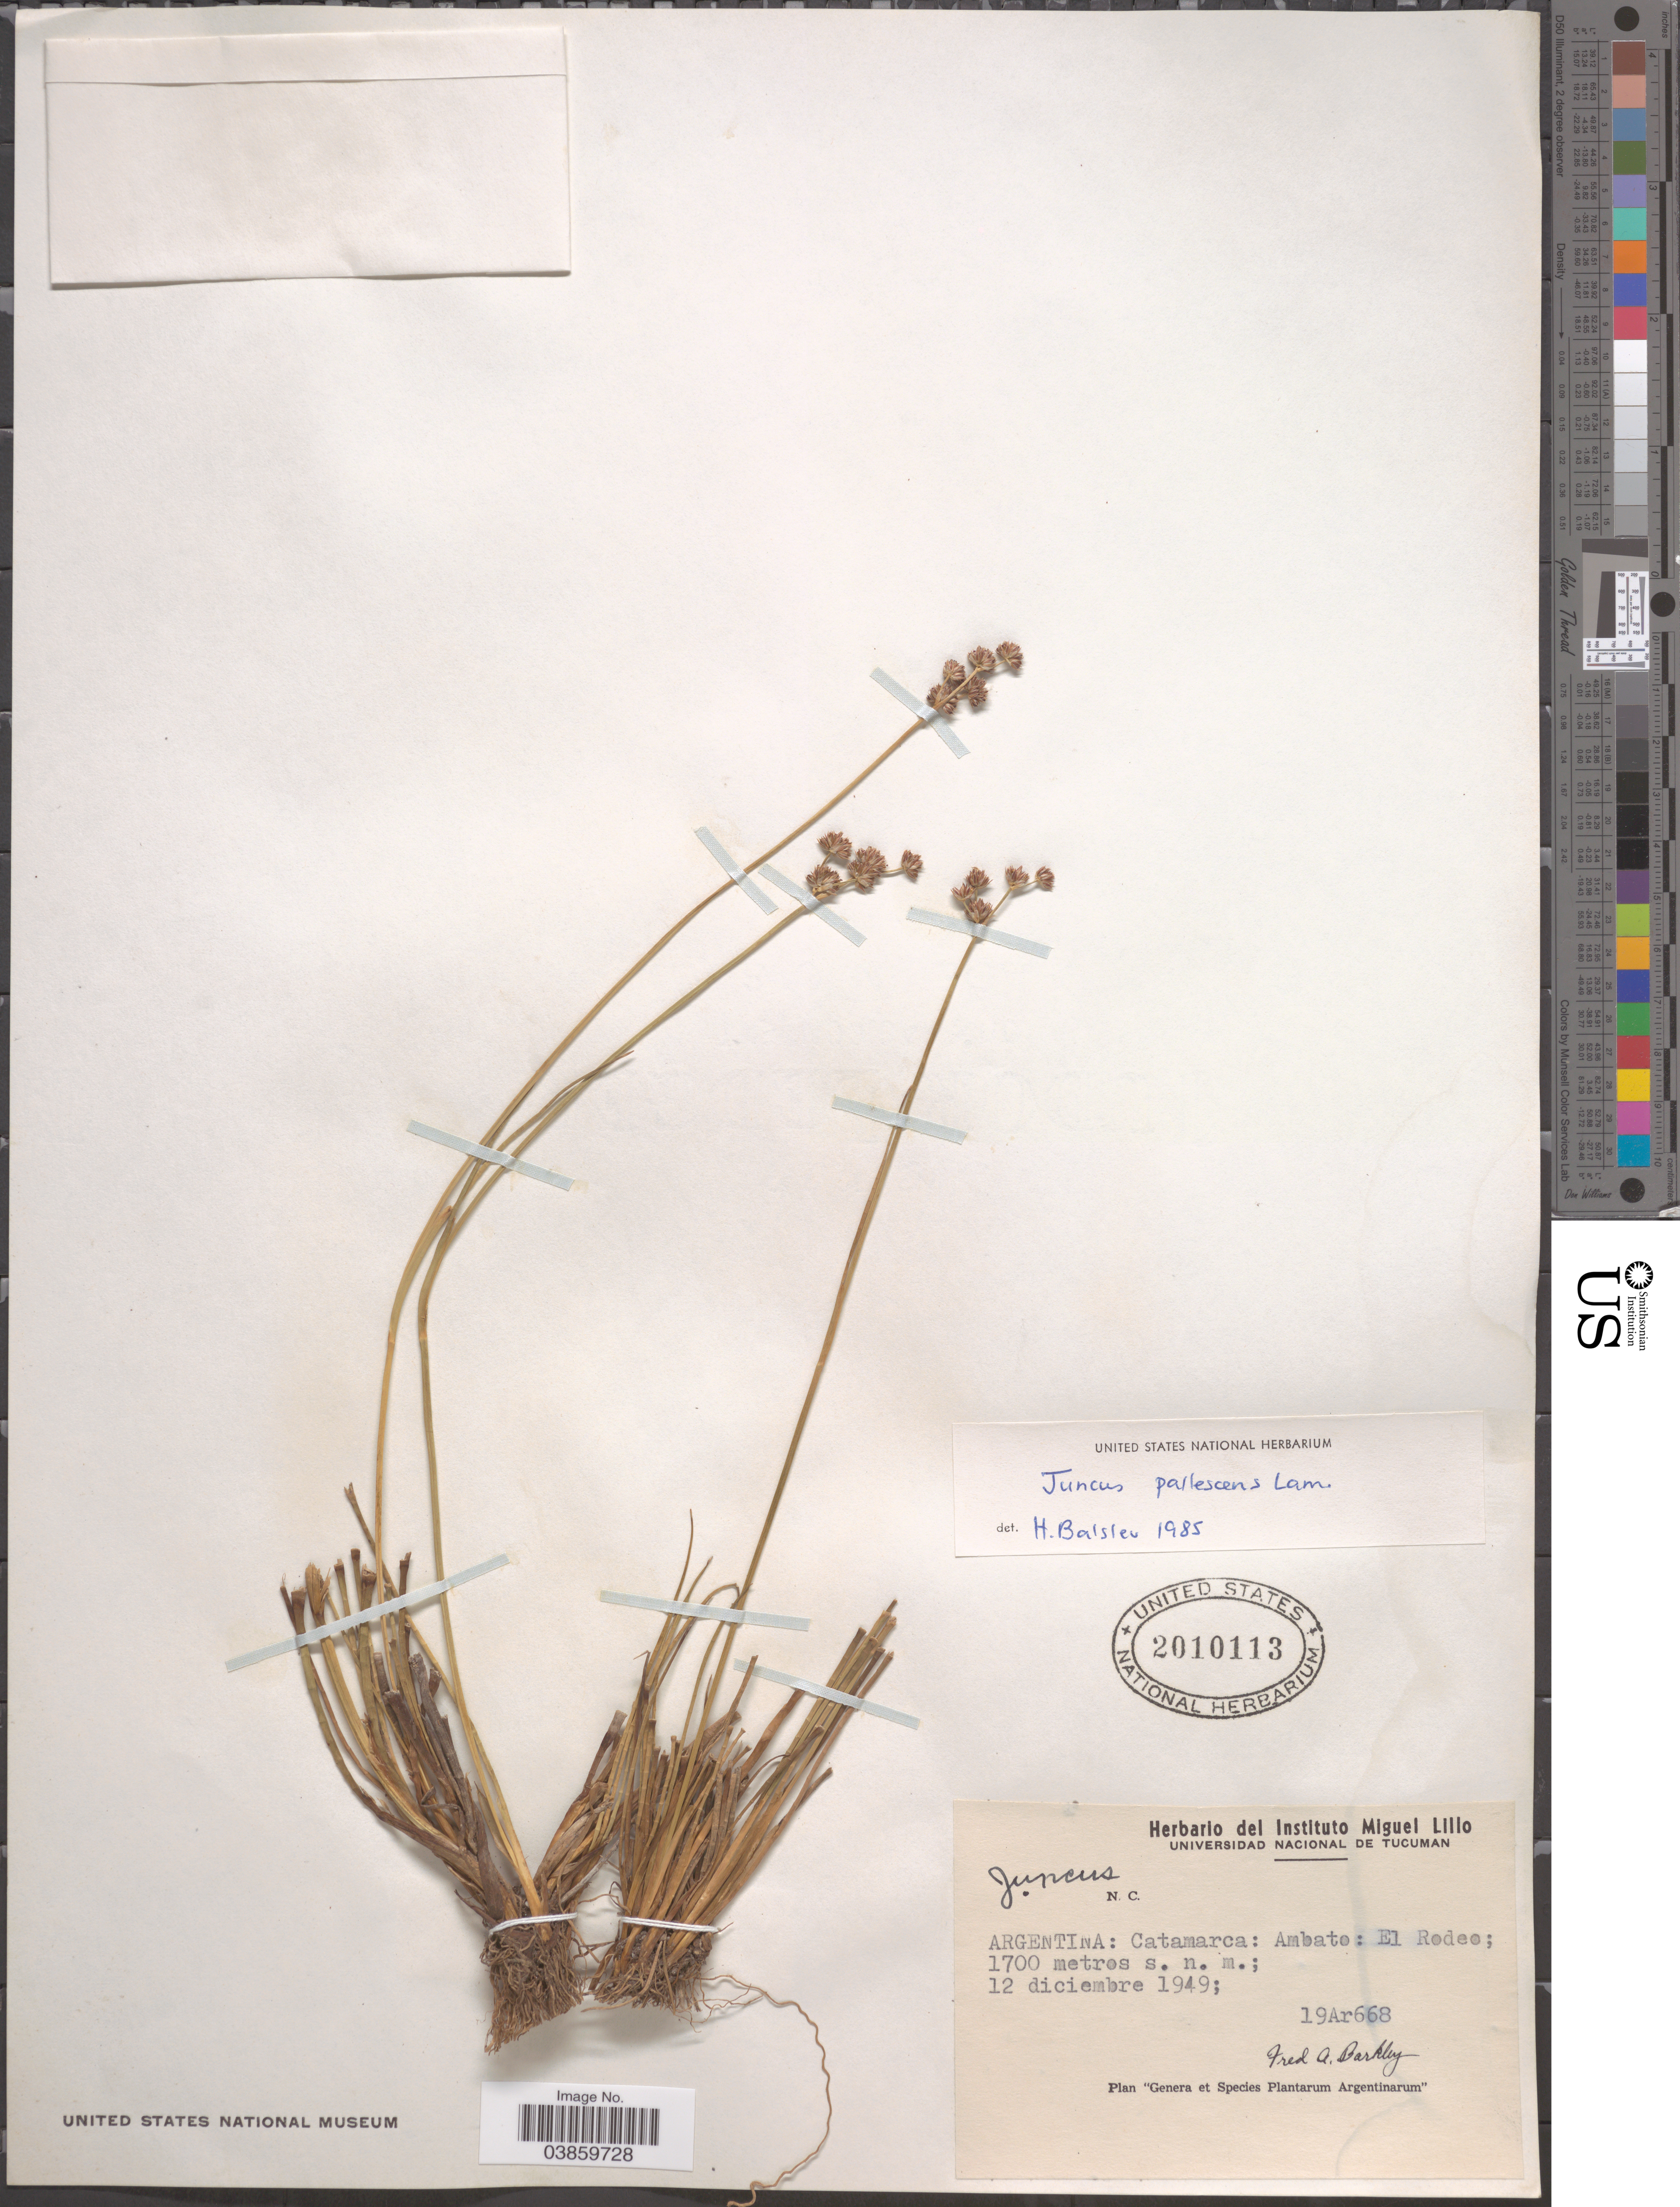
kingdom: Plantae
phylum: Tracheophyta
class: Liliopsida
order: Poales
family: Juncaceae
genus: Juncus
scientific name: Juncus pallescens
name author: Lam.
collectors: F. A. Barkley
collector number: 19Ar668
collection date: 1949-12-12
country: Argentina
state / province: Catamarca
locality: Ambate: El Rodeo.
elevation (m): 1700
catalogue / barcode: US 2010113